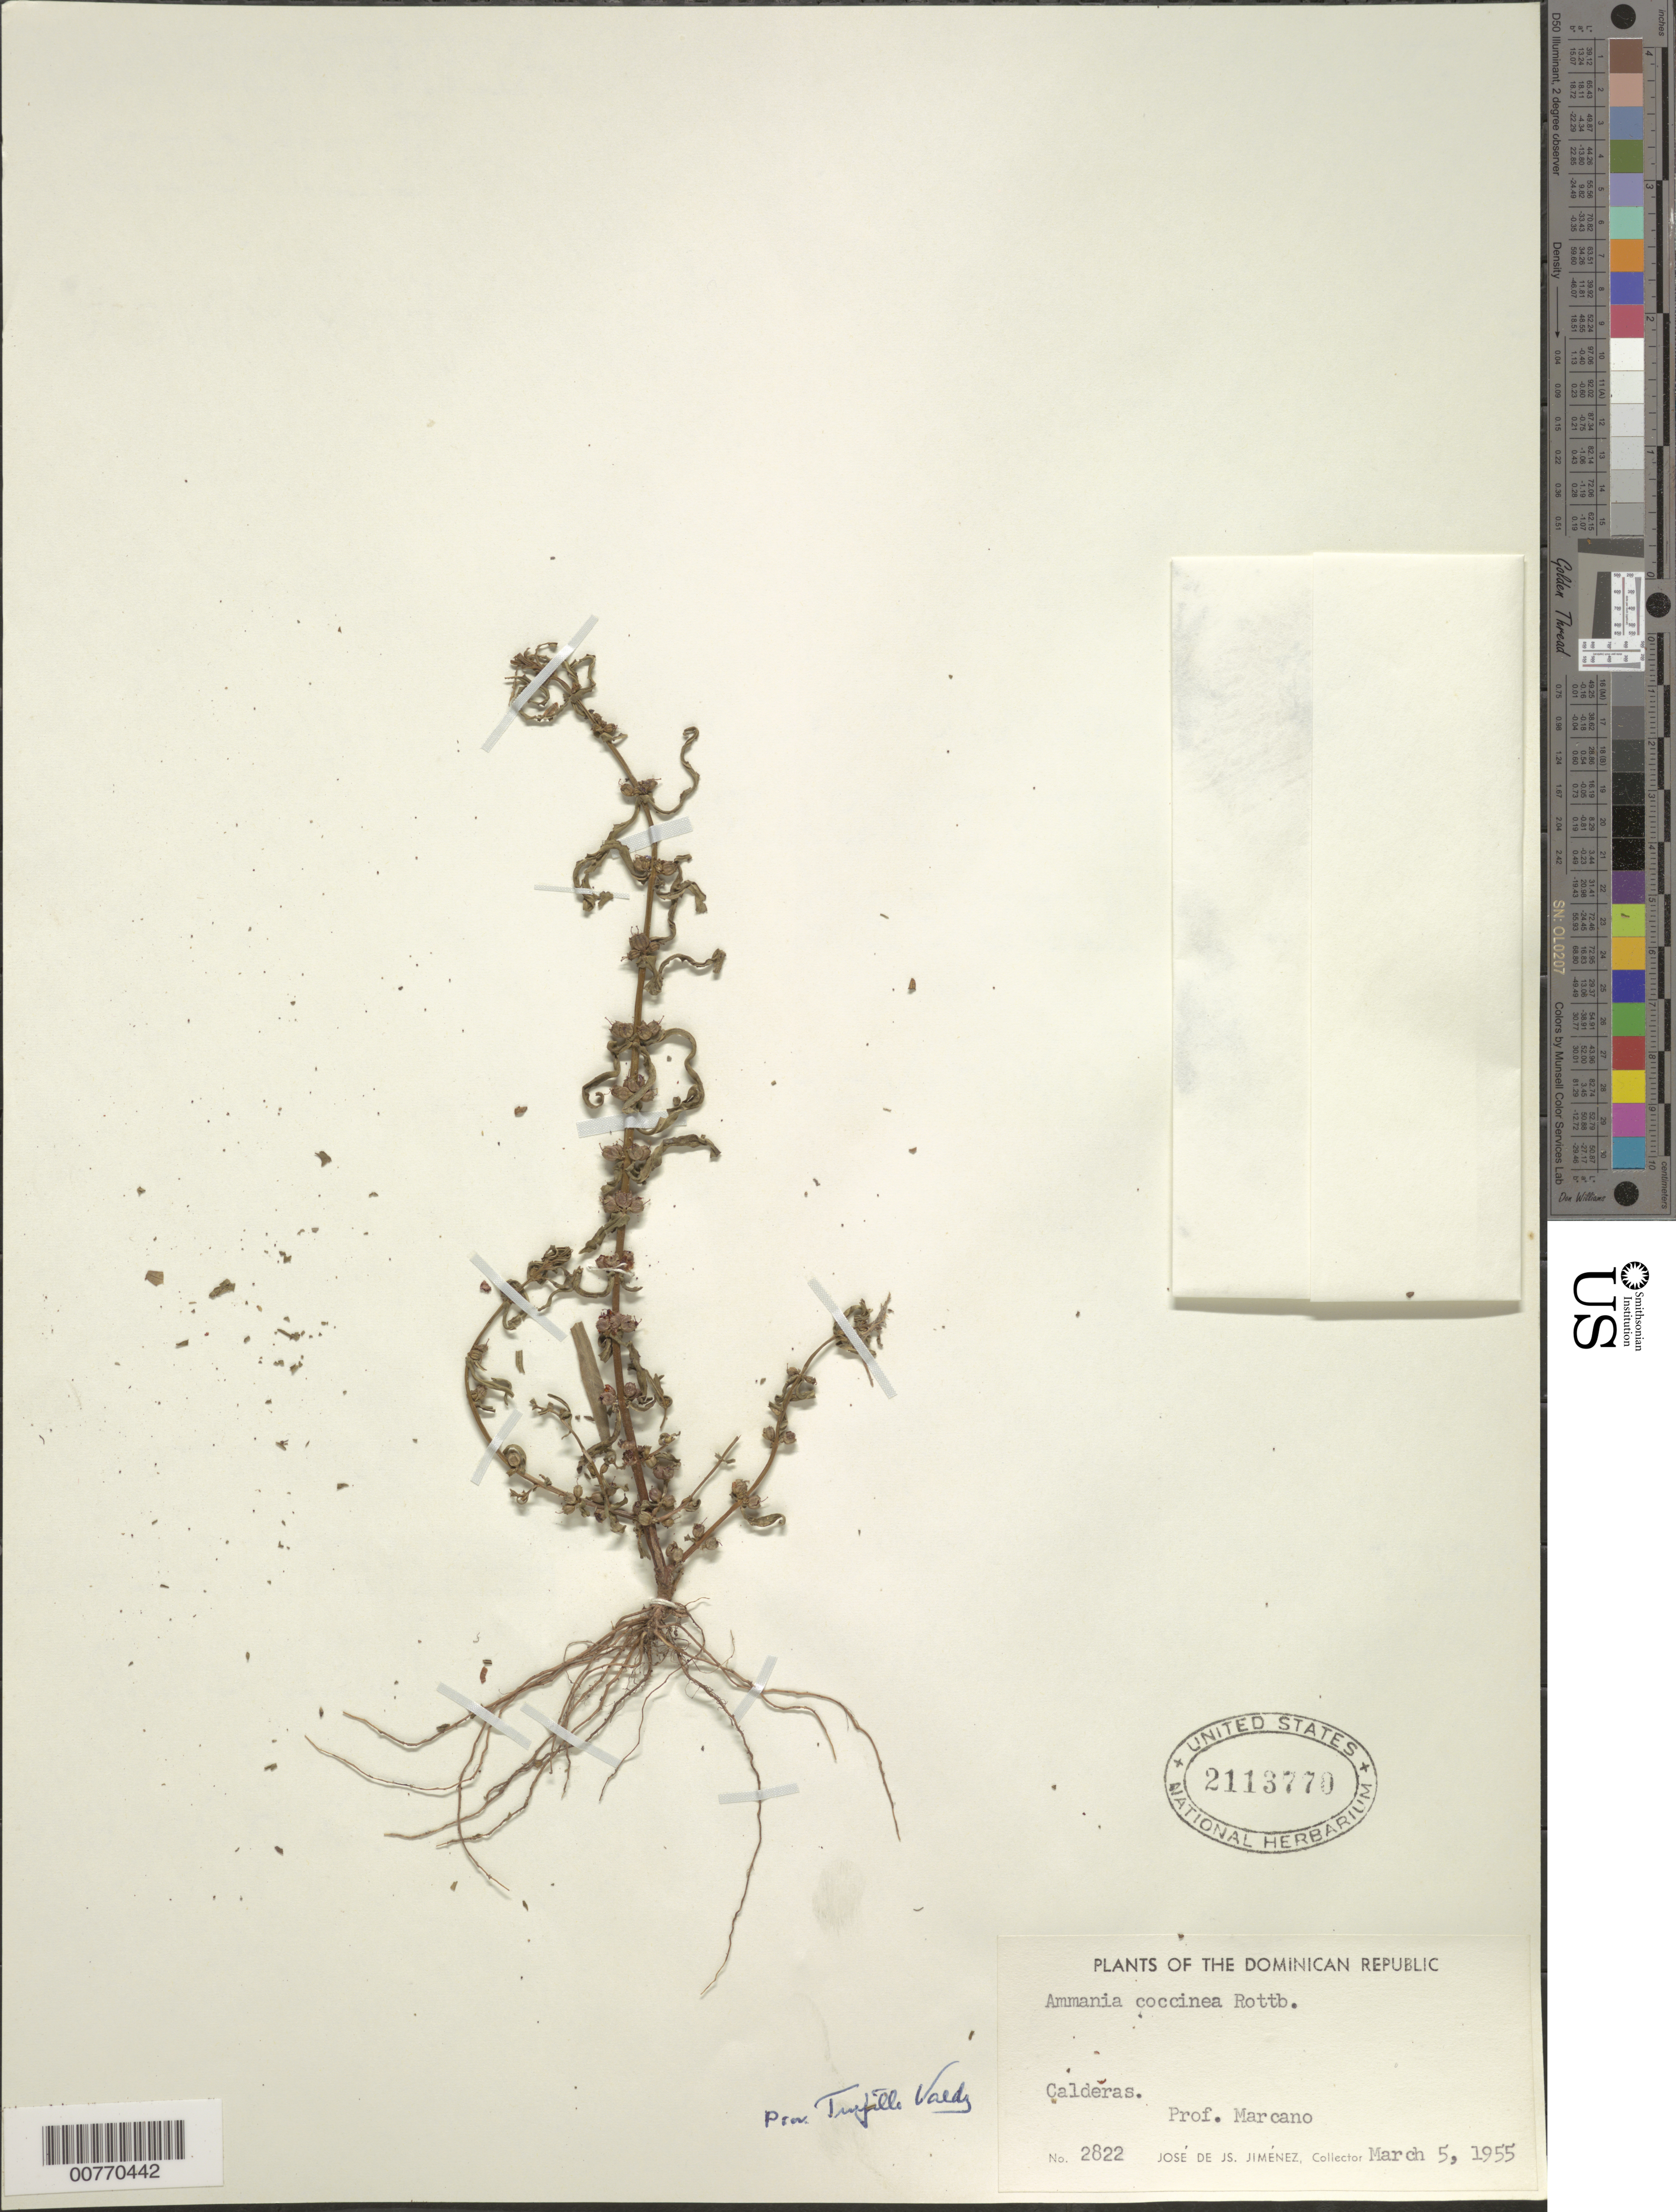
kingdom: Plantae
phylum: Tracheophyta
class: Magnoliopsida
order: Myrtales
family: Lythraceae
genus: Ammannia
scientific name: Ammannia coccinea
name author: Rottb.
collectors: E. J. Marcano F.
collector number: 2822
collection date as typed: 05 Mar 1955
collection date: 1955-03-05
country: Dominican Republic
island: Hispaniola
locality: Prov. Trujillo Valdez?, Calderas.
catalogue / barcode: US 2113770